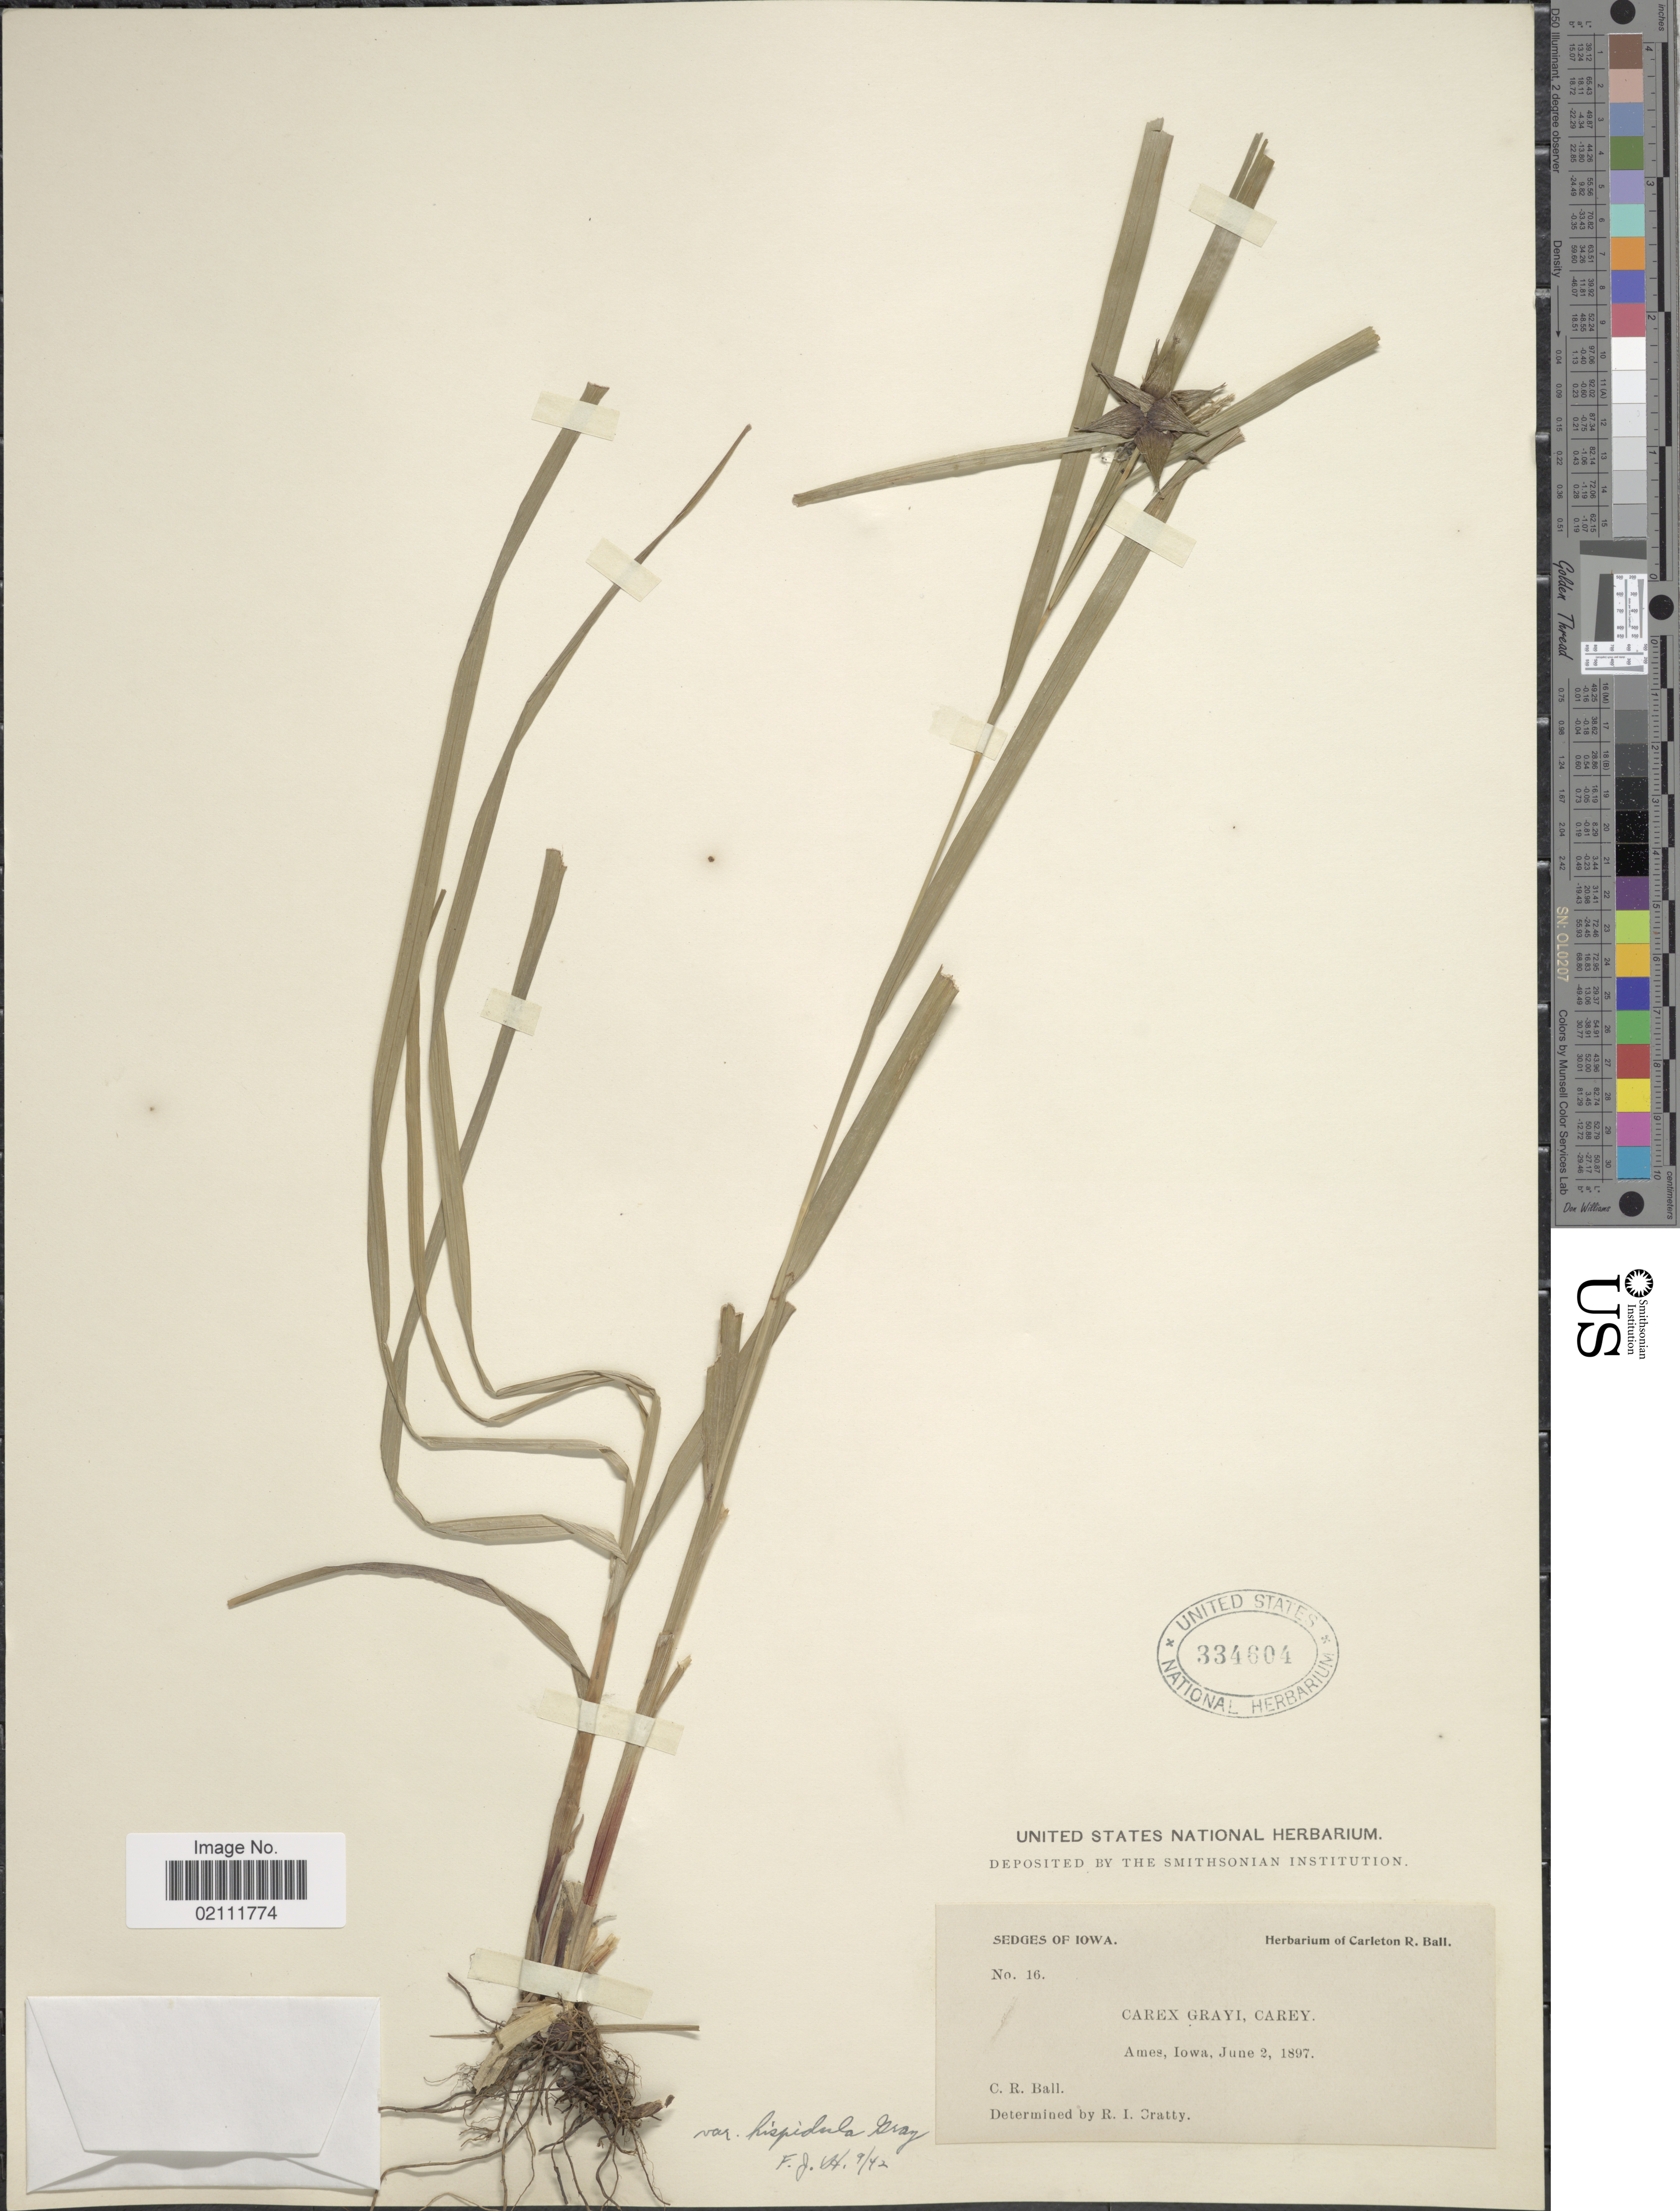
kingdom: Plantae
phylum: Tracheophyta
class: Liliopsida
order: Poales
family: Cyperaceae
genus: Carex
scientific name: Carex grayi var. hispidula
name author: A. Gray ex L.H. Bailey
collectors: C. R. Ball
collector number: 16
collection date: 1897-06-02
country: United States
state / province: Iowa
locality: Ames.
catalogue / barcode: US 334604